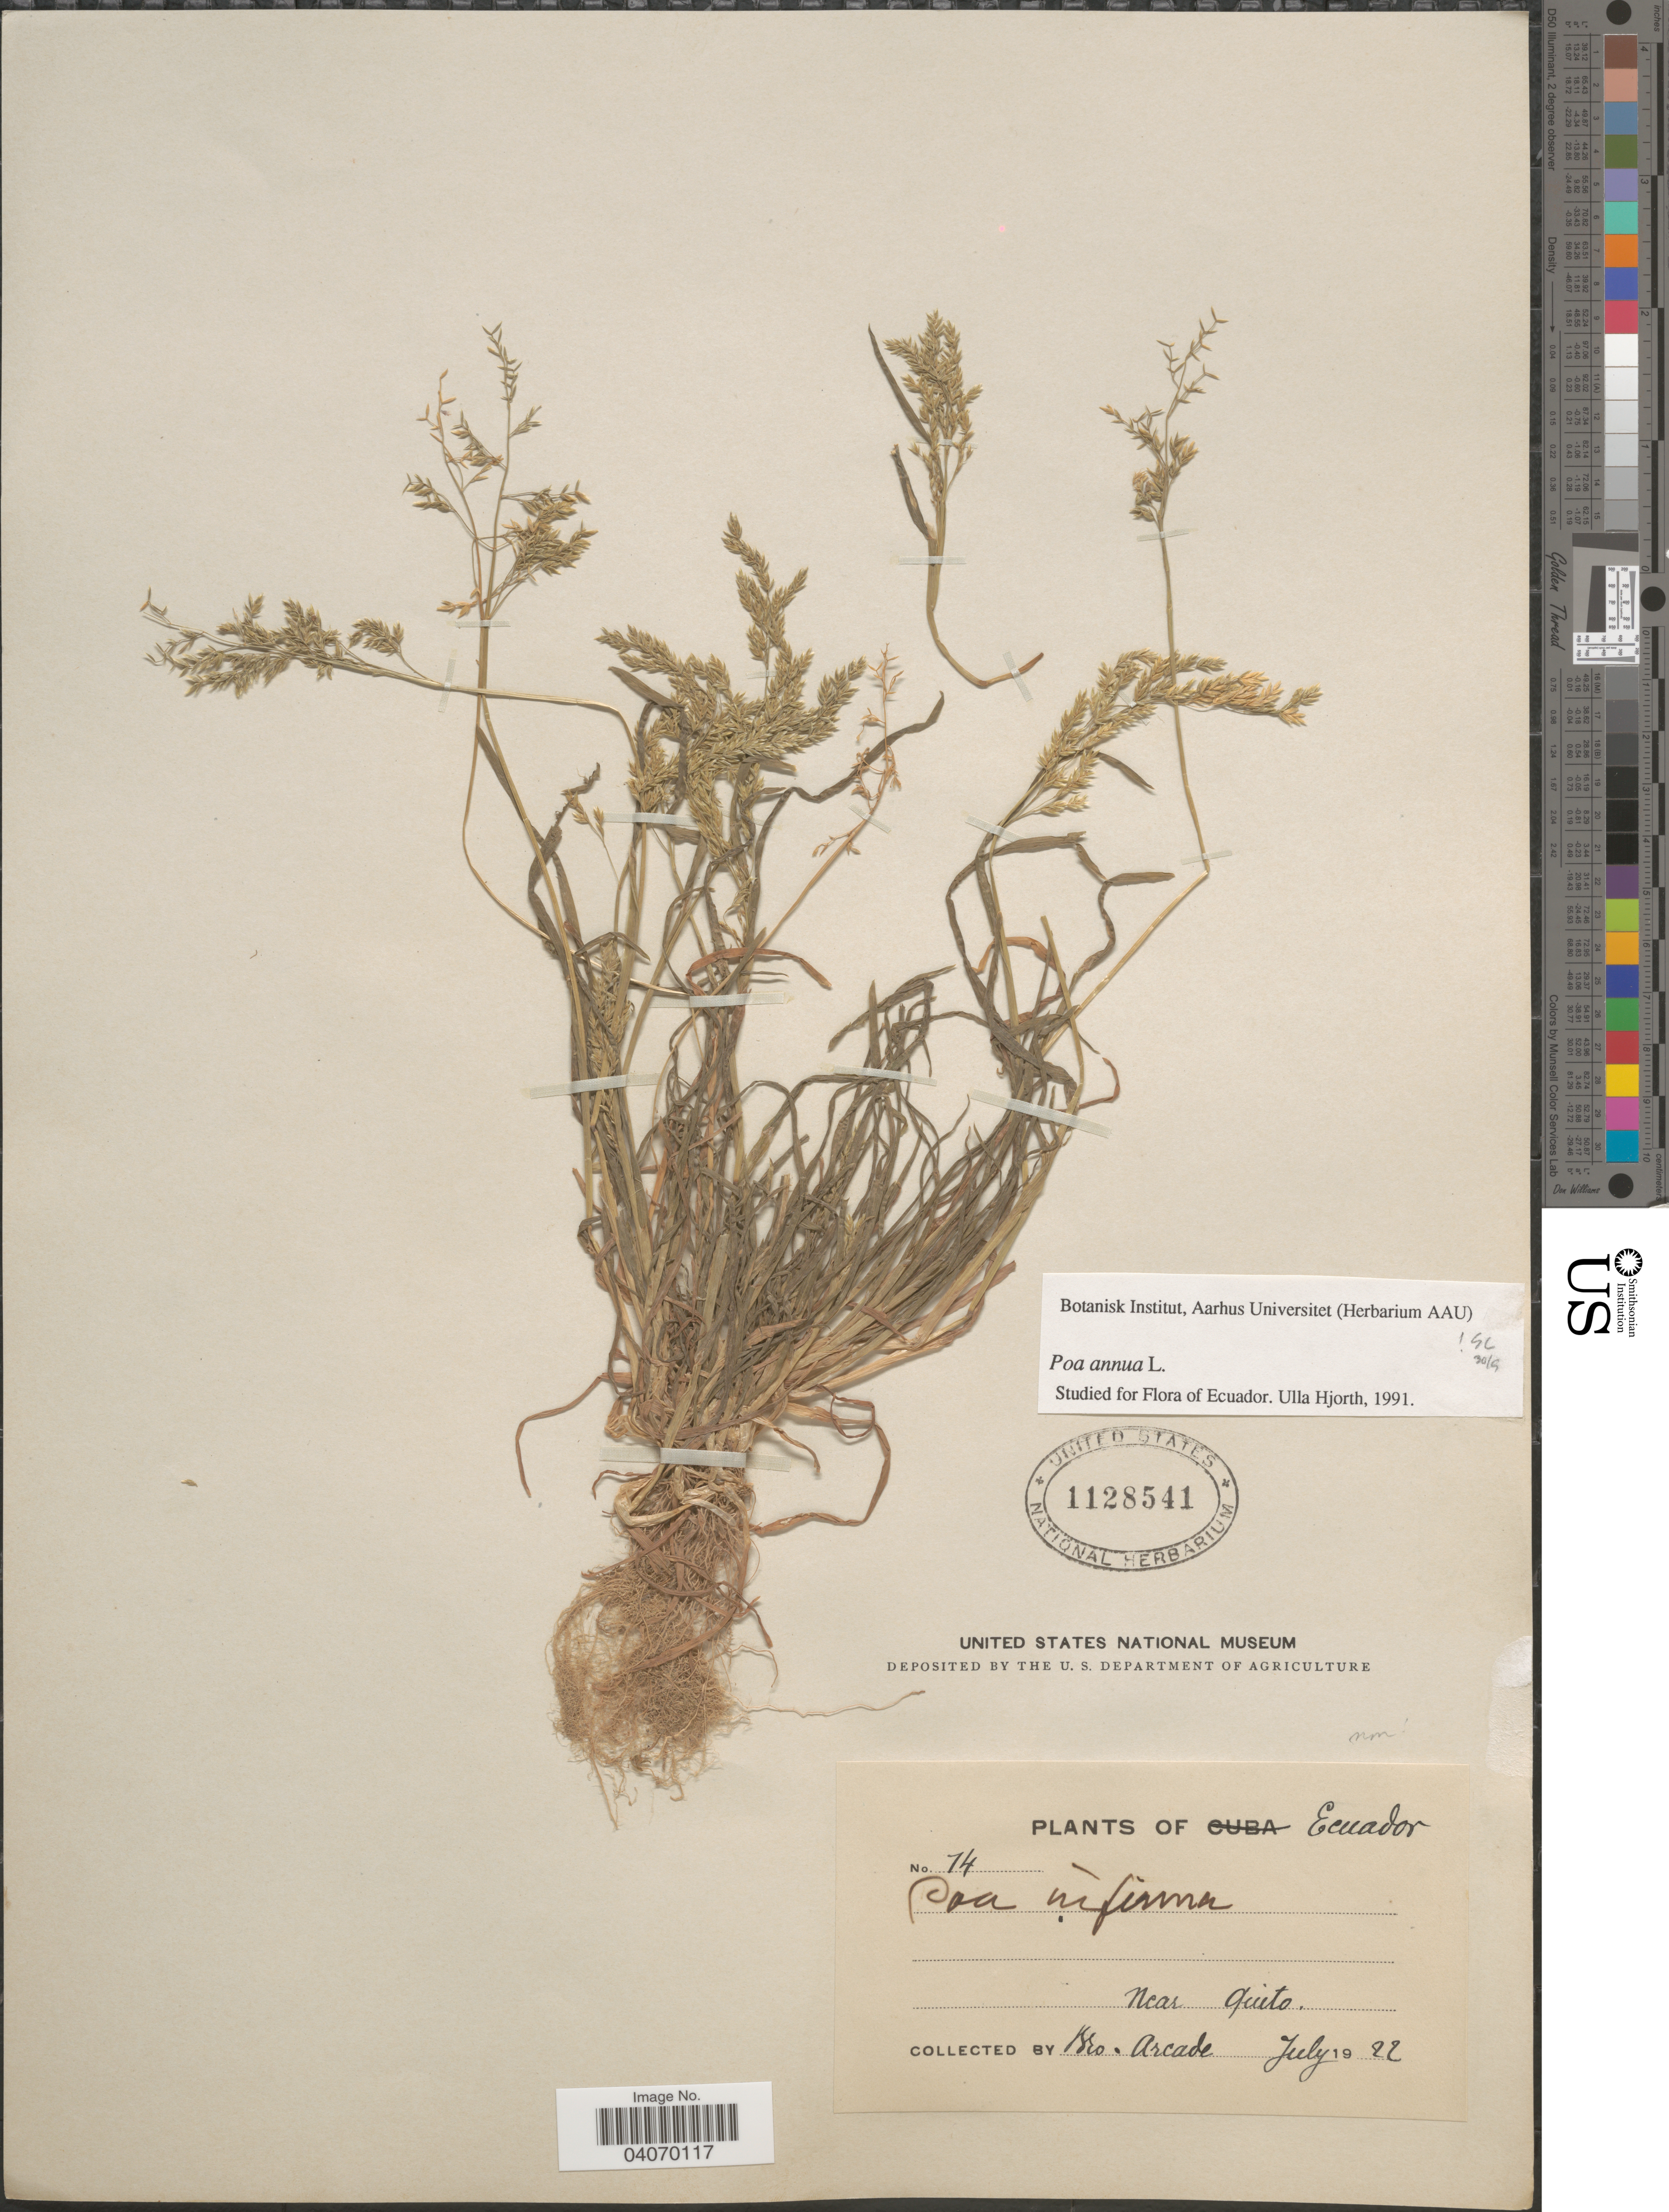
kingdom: Plantae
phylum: Tracheophyta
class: Liliopsida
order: Poales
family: Poaceae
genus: Poa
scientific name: Poa annua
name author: L.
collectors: Arcade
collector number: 74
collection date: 1922-07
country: Ecuador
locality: Near Quito.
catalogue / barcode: US 1128541